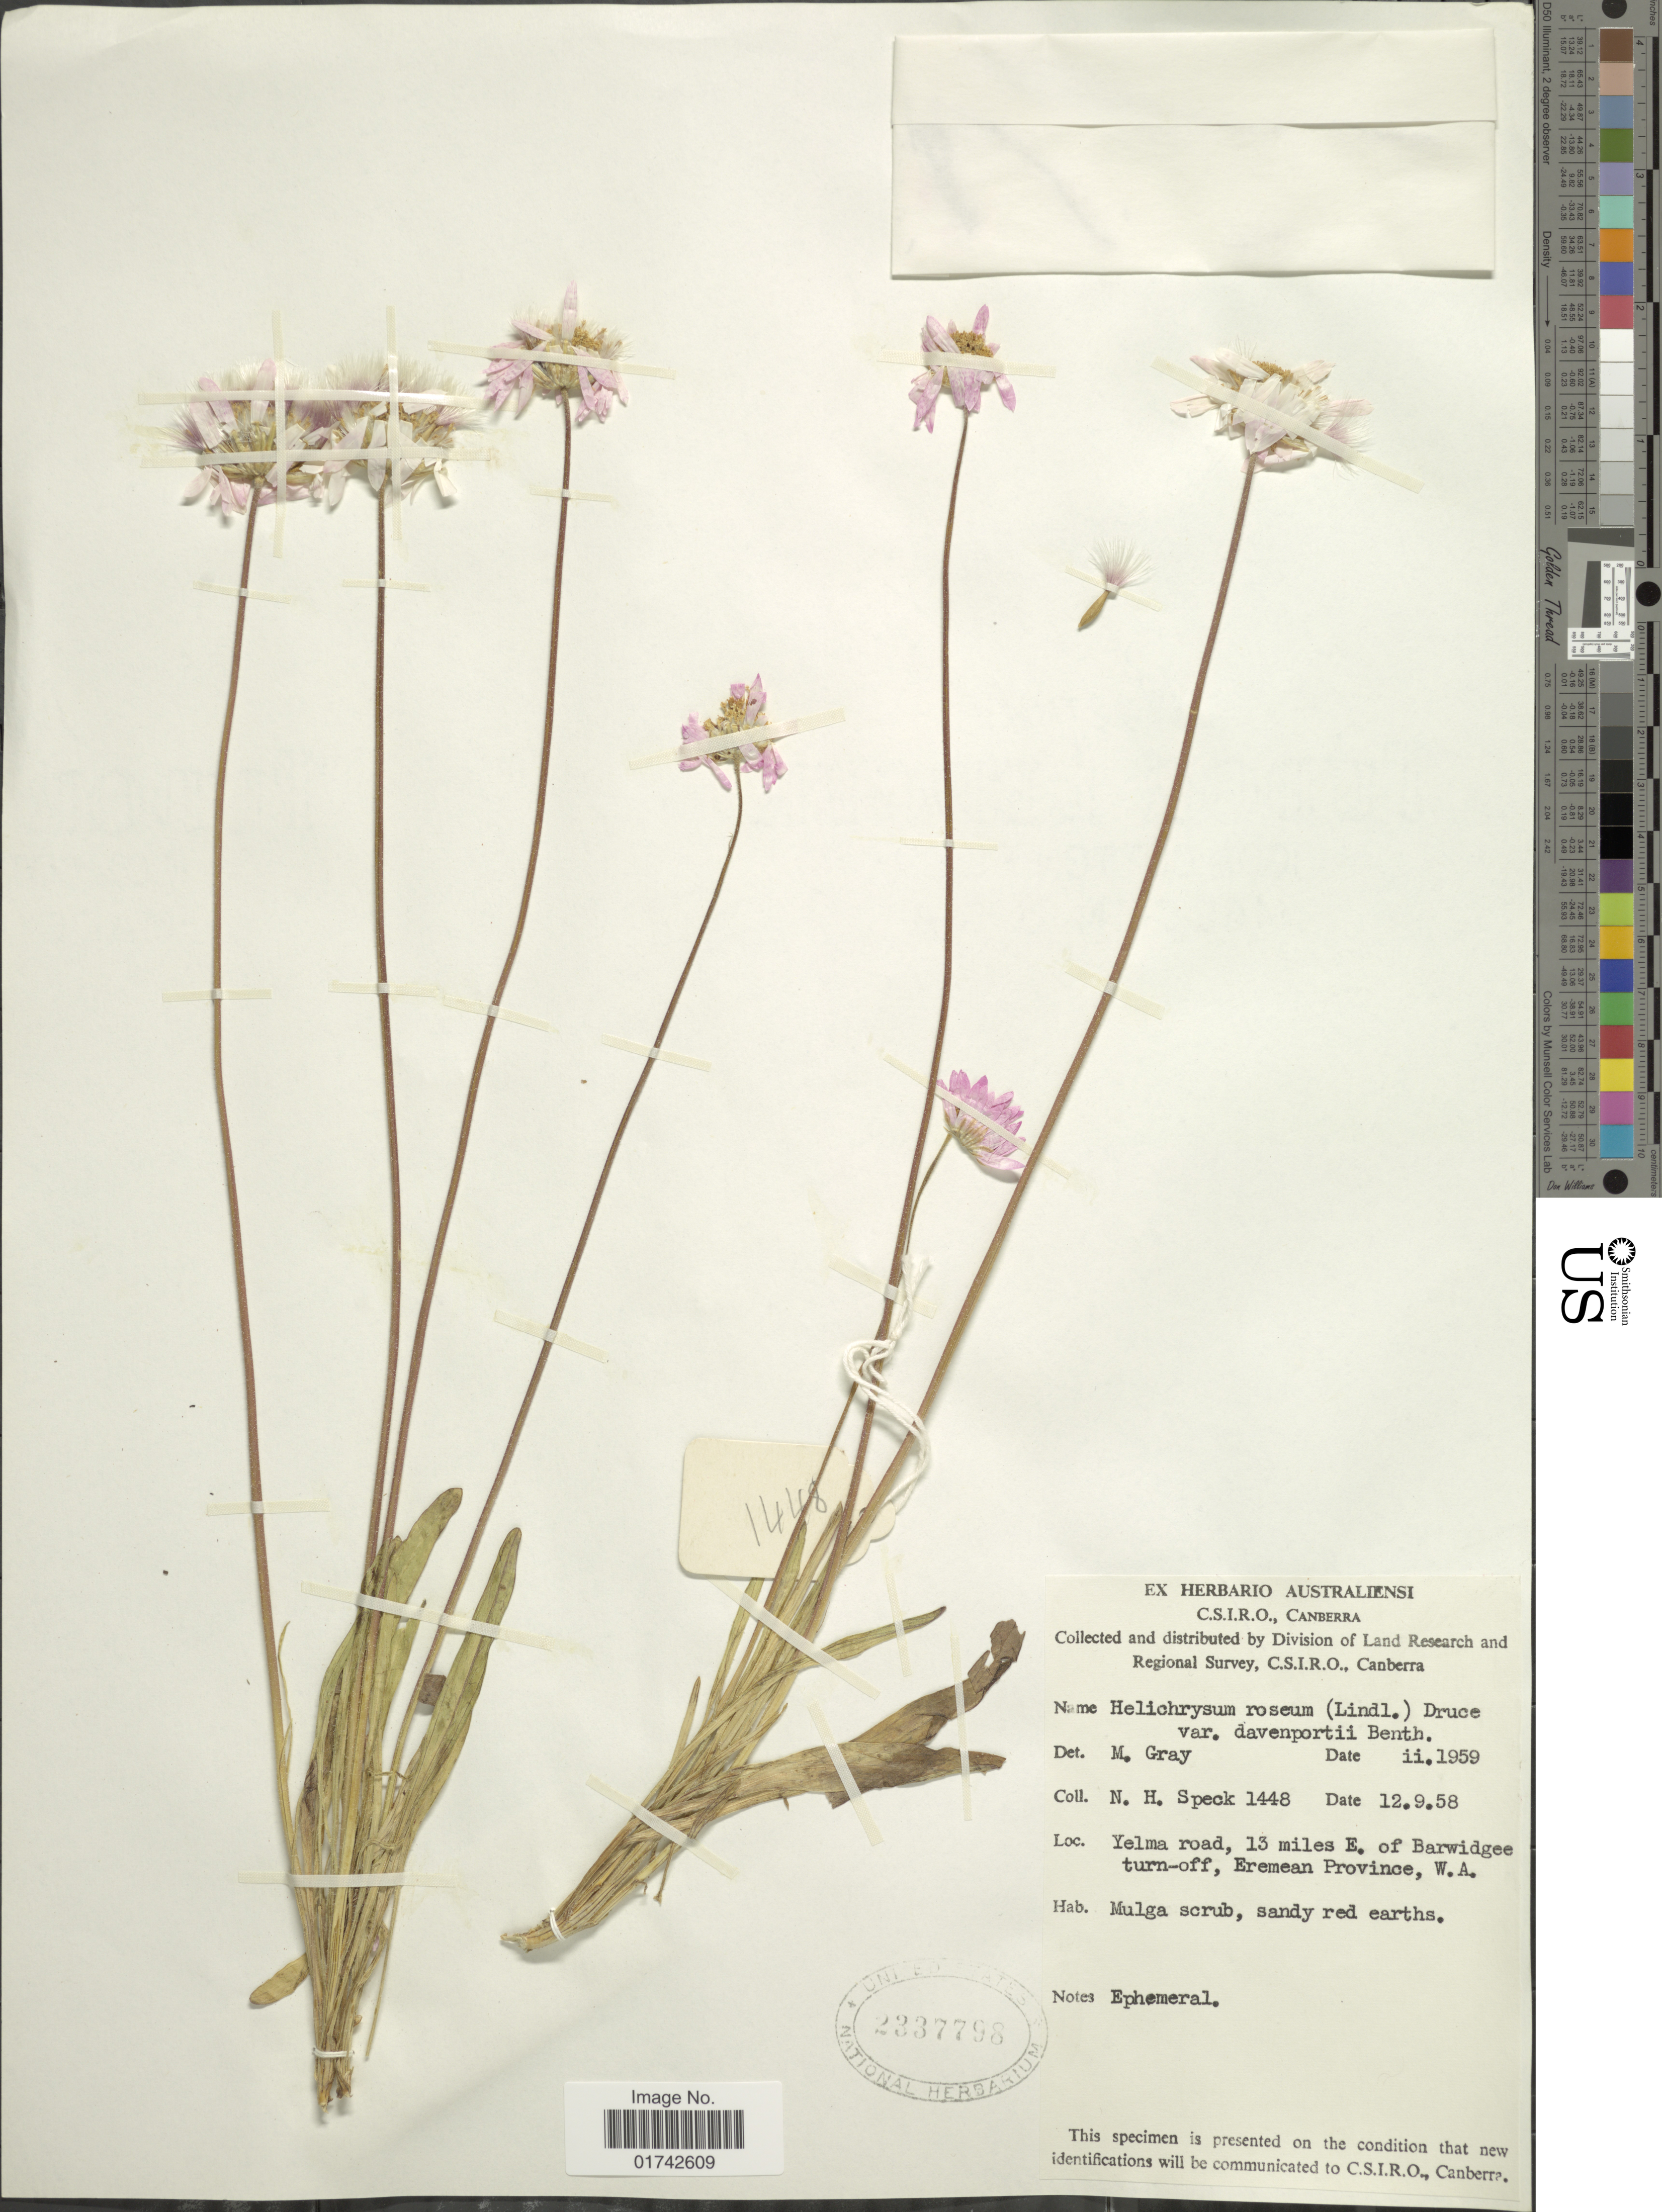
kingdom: Plantae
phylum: Tracheophyta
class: Magnoliopsida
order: Asterales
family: Asteraceae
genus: Helichrysum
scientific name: Helichrysum roseum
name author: Less.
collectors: N. Speck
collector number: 1448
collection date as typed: Transcribed d/m/y: 12/9/58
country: Australia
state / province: Western Australia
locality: Yelma road, 15 mile sE. of Barwidgee turn-off, Eremean Province, W.A.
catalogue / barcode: US 2337798